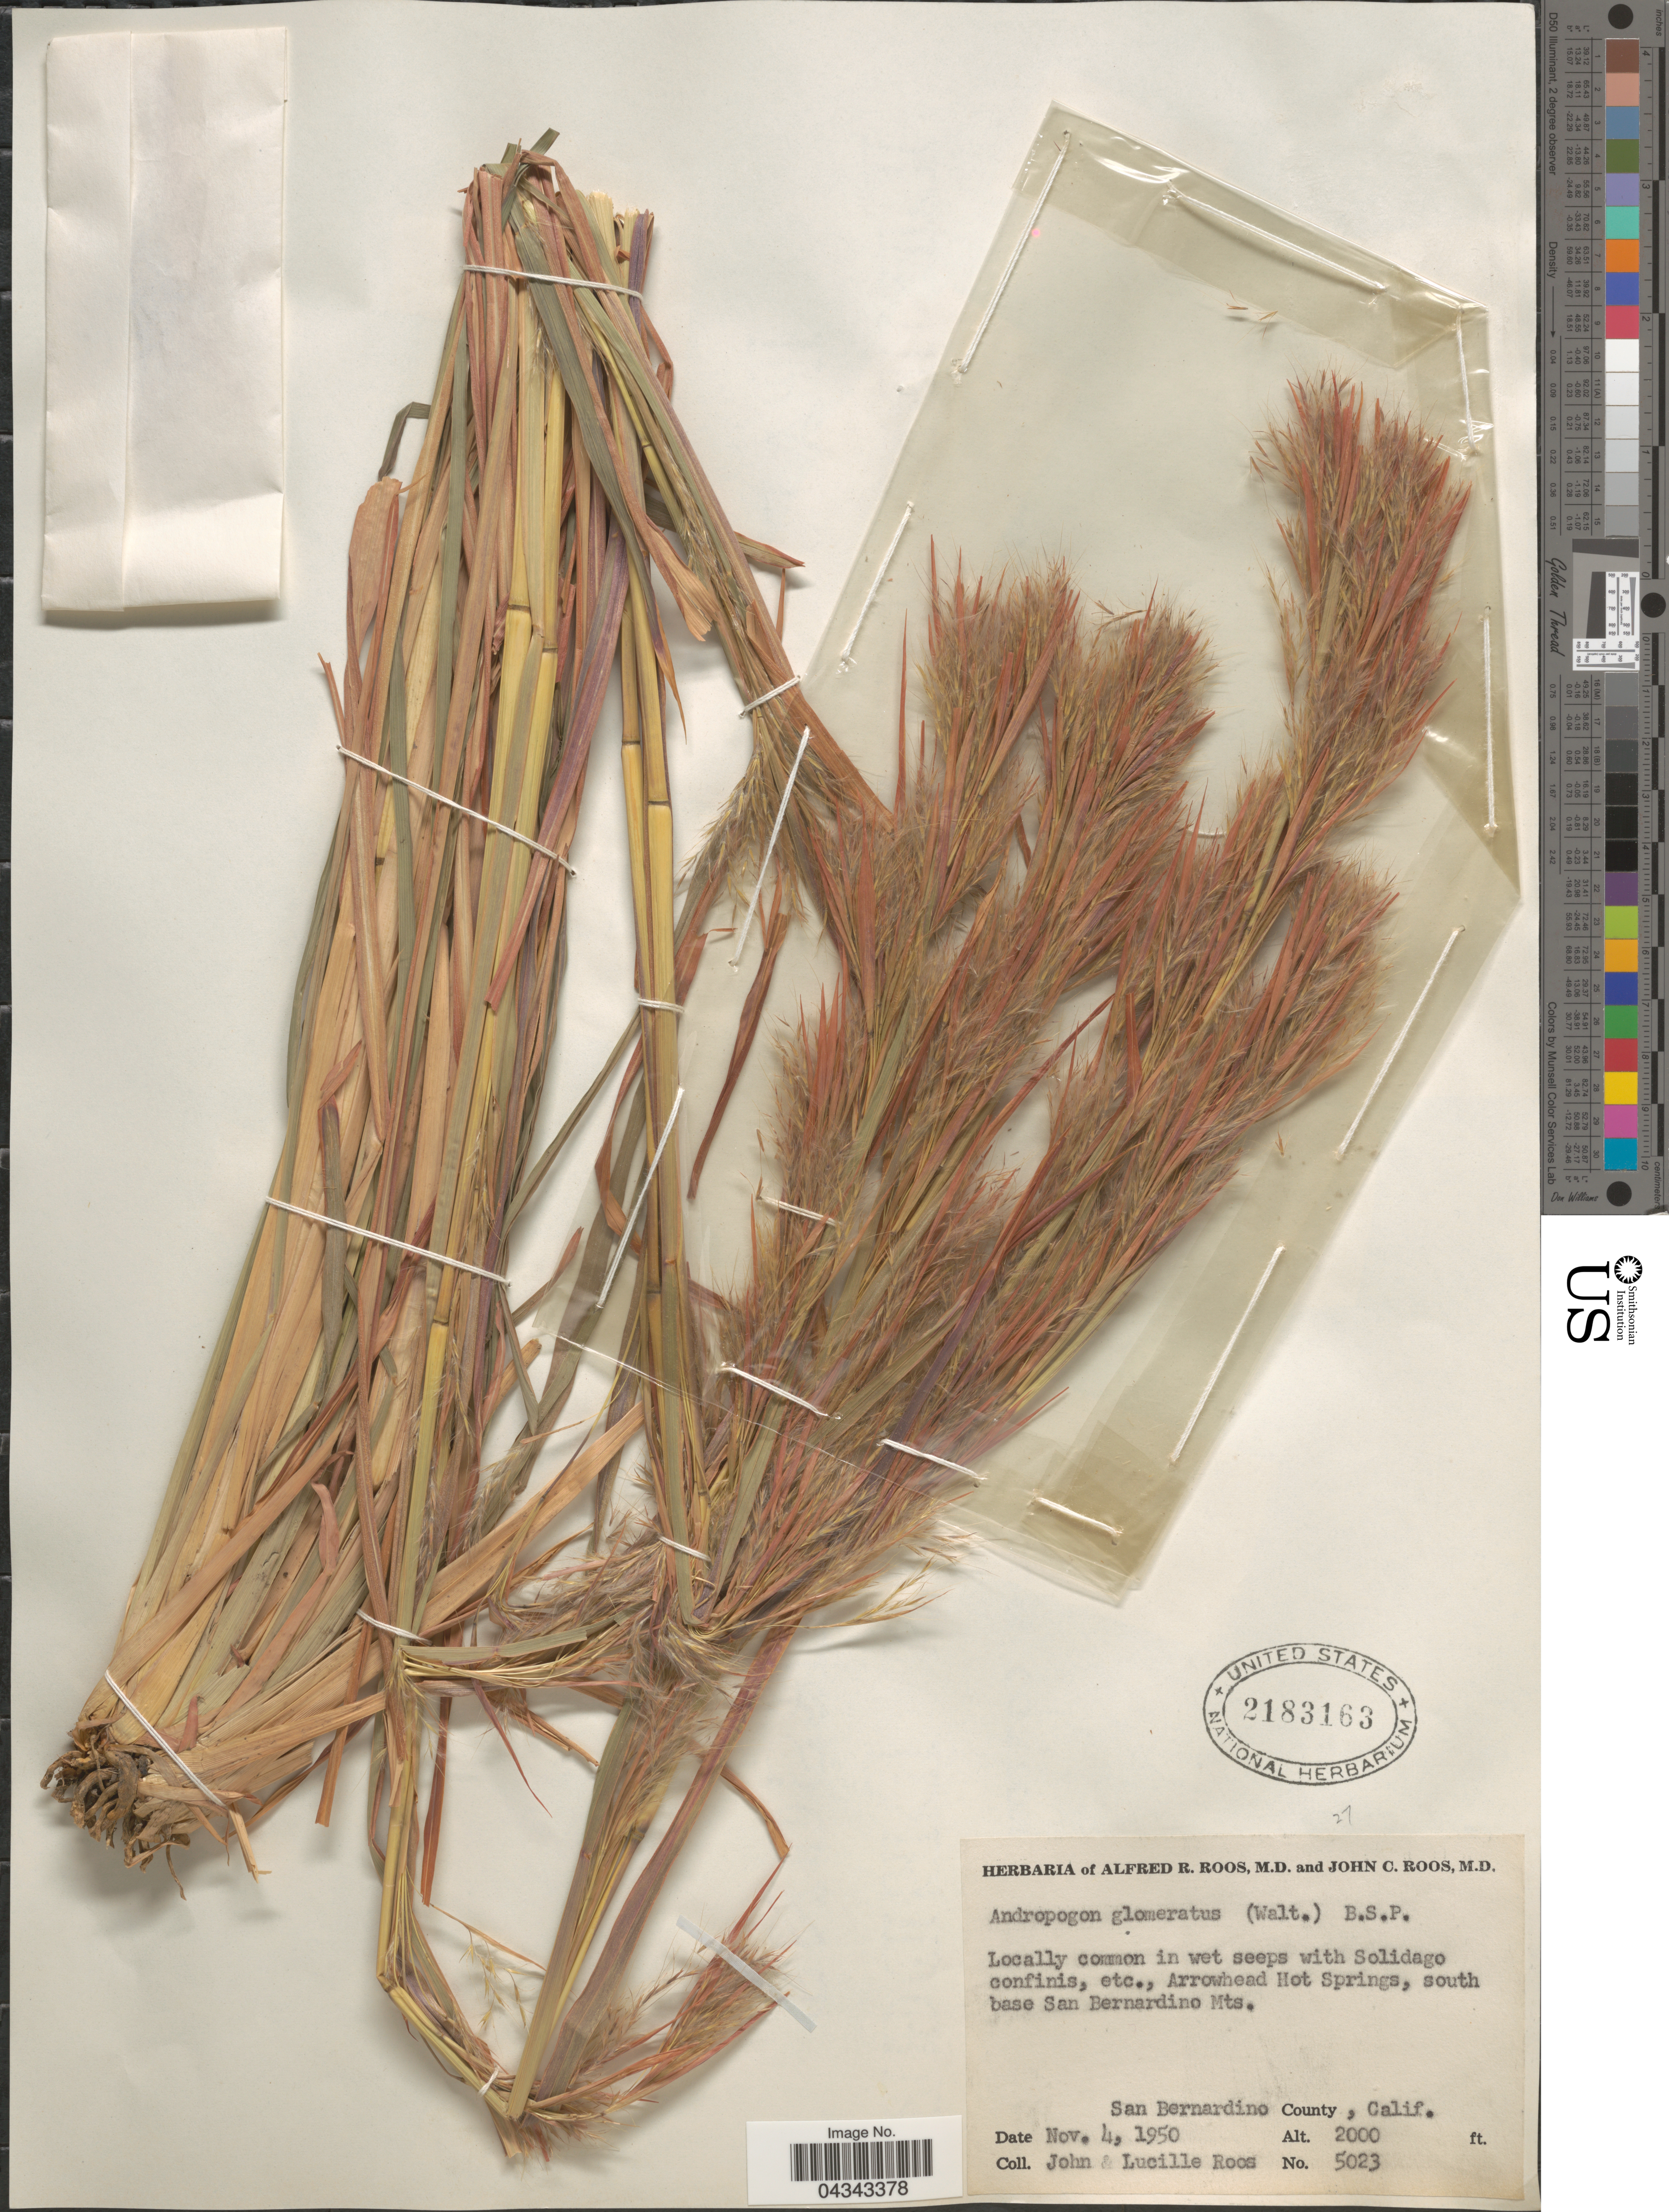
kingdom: Plantae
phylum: Tracheophyta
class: Liliopsida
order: Poales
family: Poaceae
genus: Andropogon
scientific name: Andropogon glomeratus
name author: (Walter) Britton, Stearns & Poggenb.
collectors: J. C. Roos & L. Roos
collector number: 5023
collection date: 1950-11-04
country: United States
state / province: California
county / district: San Bernardino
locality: Arrowhead Hot Springs, south base San Bernardino Mts. San Bernardino County.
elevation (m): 610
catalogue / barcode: US 2183163